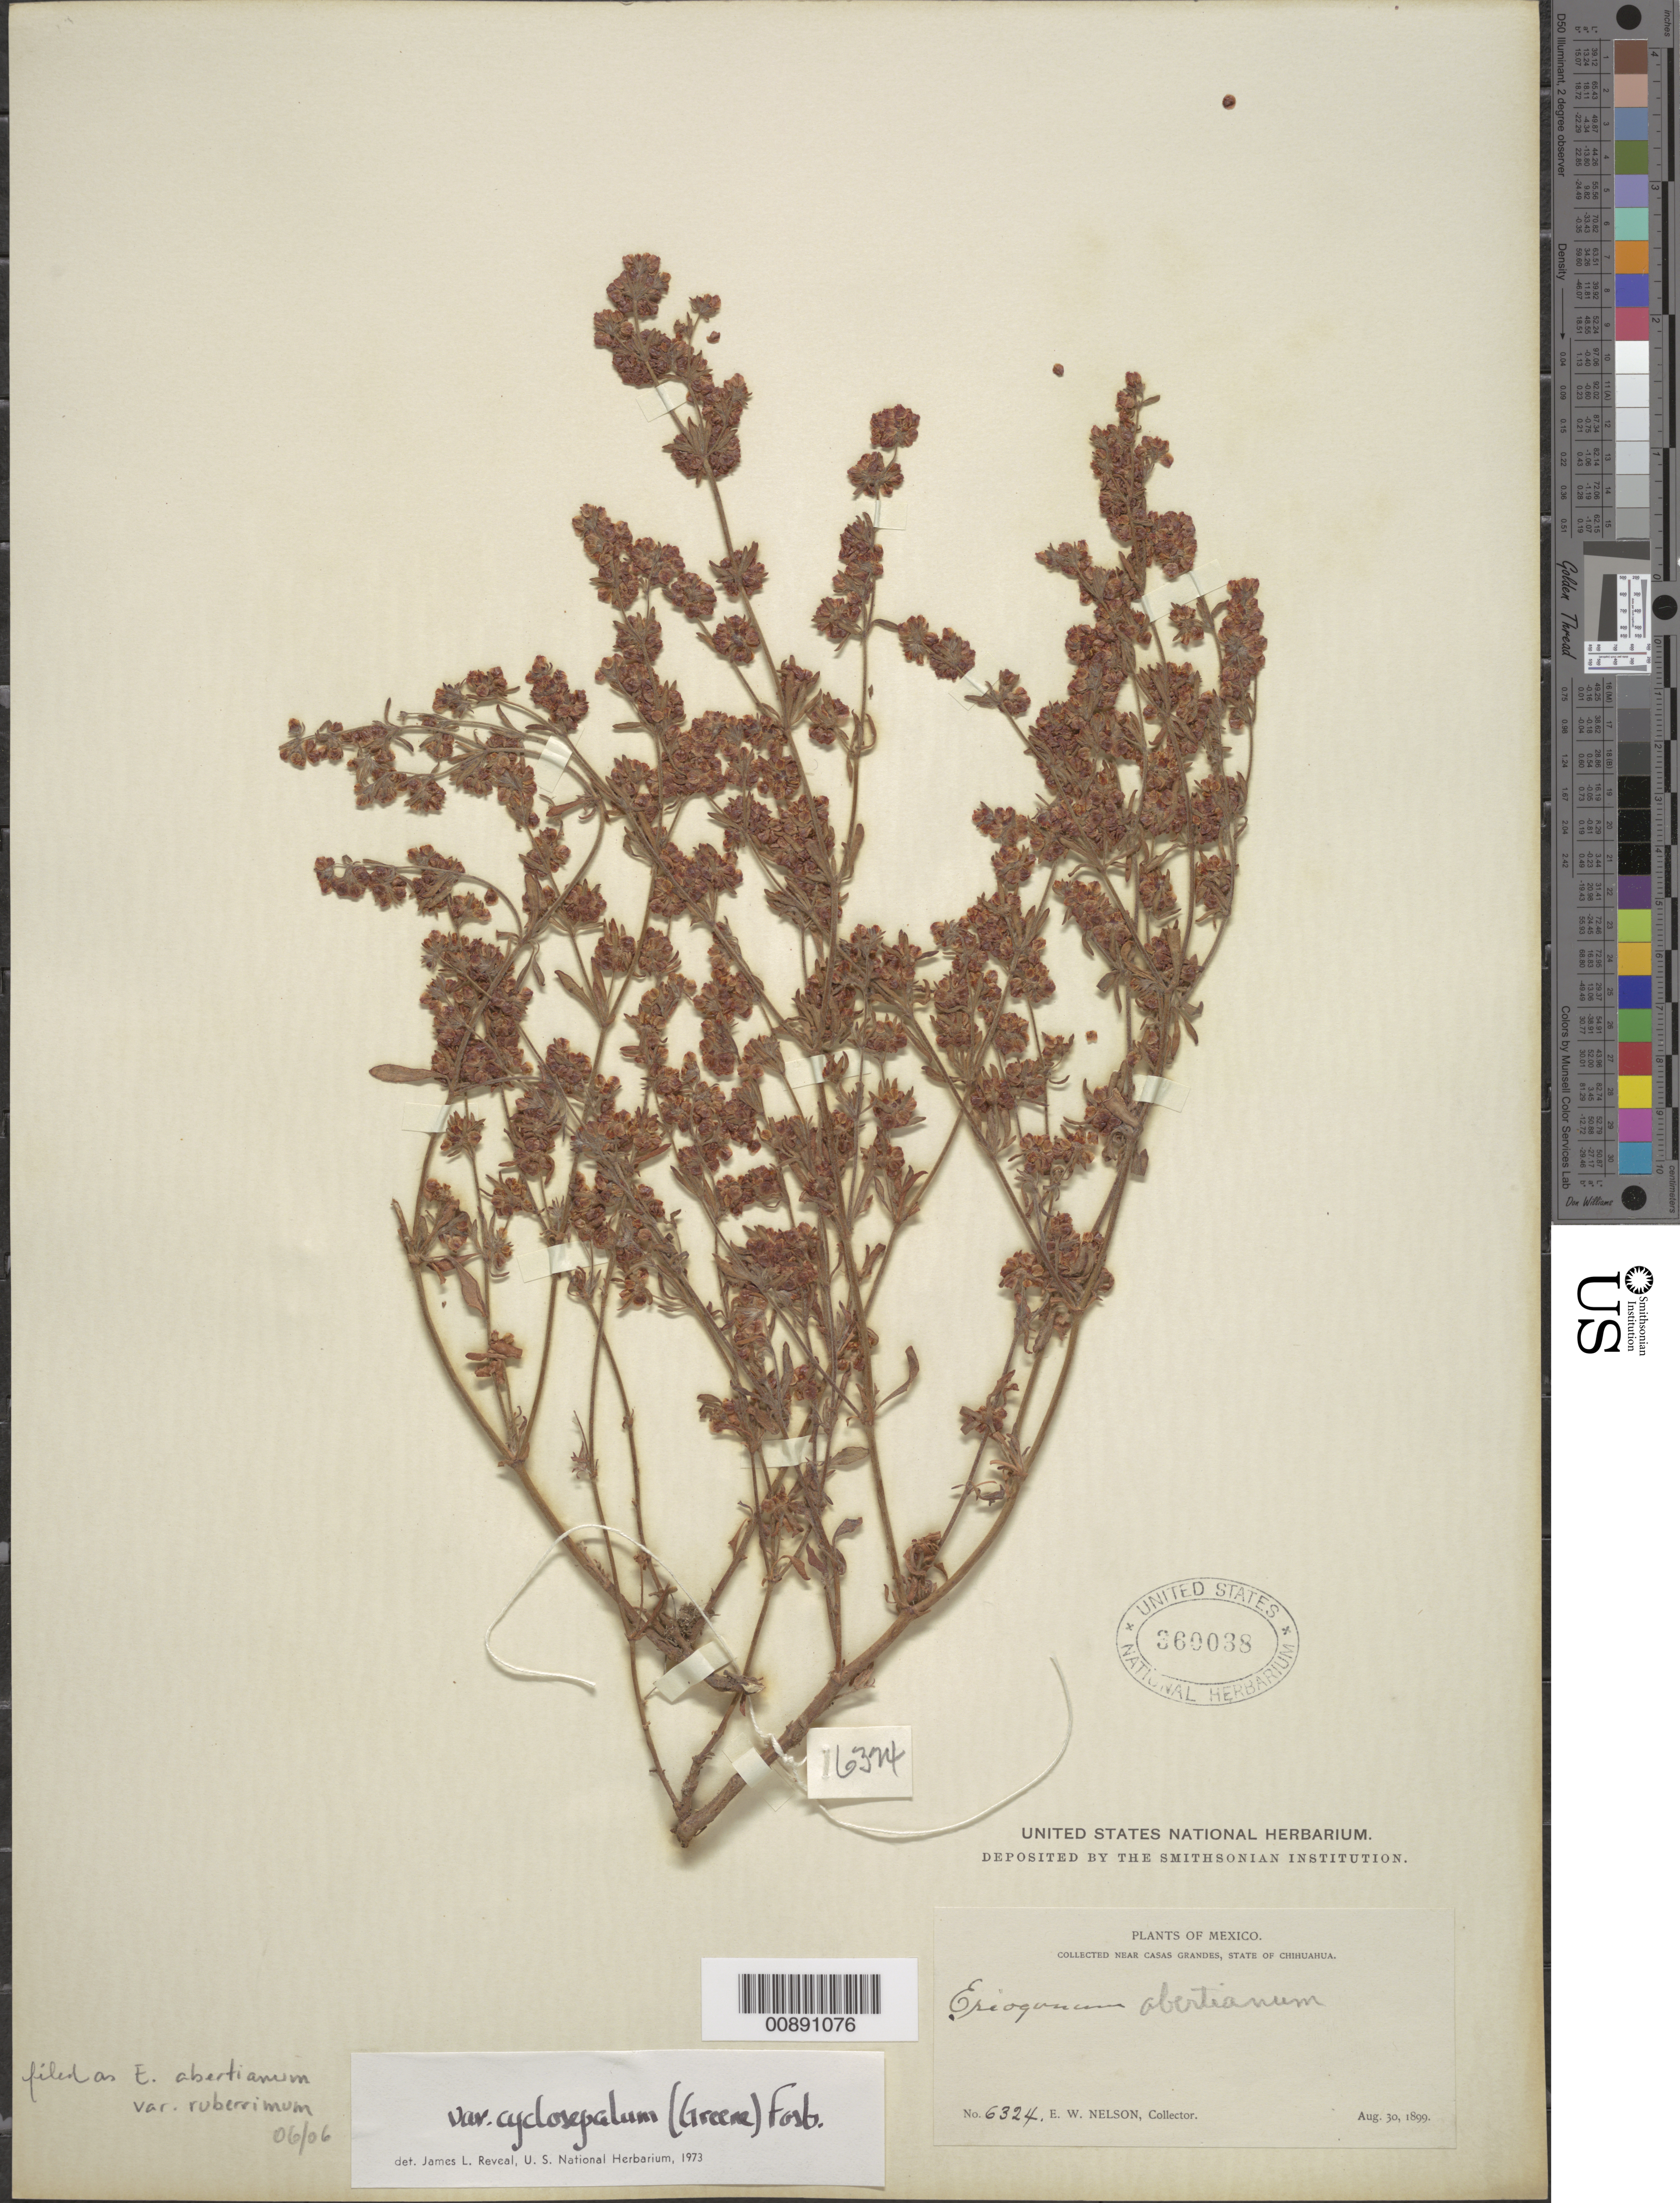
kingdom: Plantae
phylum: Tracheophyta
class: Magnoliopsida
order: Caryophyllales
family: Polygonaceae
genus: Eriogonum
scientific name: Eriogonum abertianum var. ruberrimum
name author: (Gand.) Gand.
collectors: E. W. Nelson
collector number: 6324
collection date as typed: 30 Aug 1899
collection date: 1899-08-30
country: Mexico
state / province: Chihuahua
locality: Near Casas Grandes, Chihuahua.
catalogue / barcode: US 360038